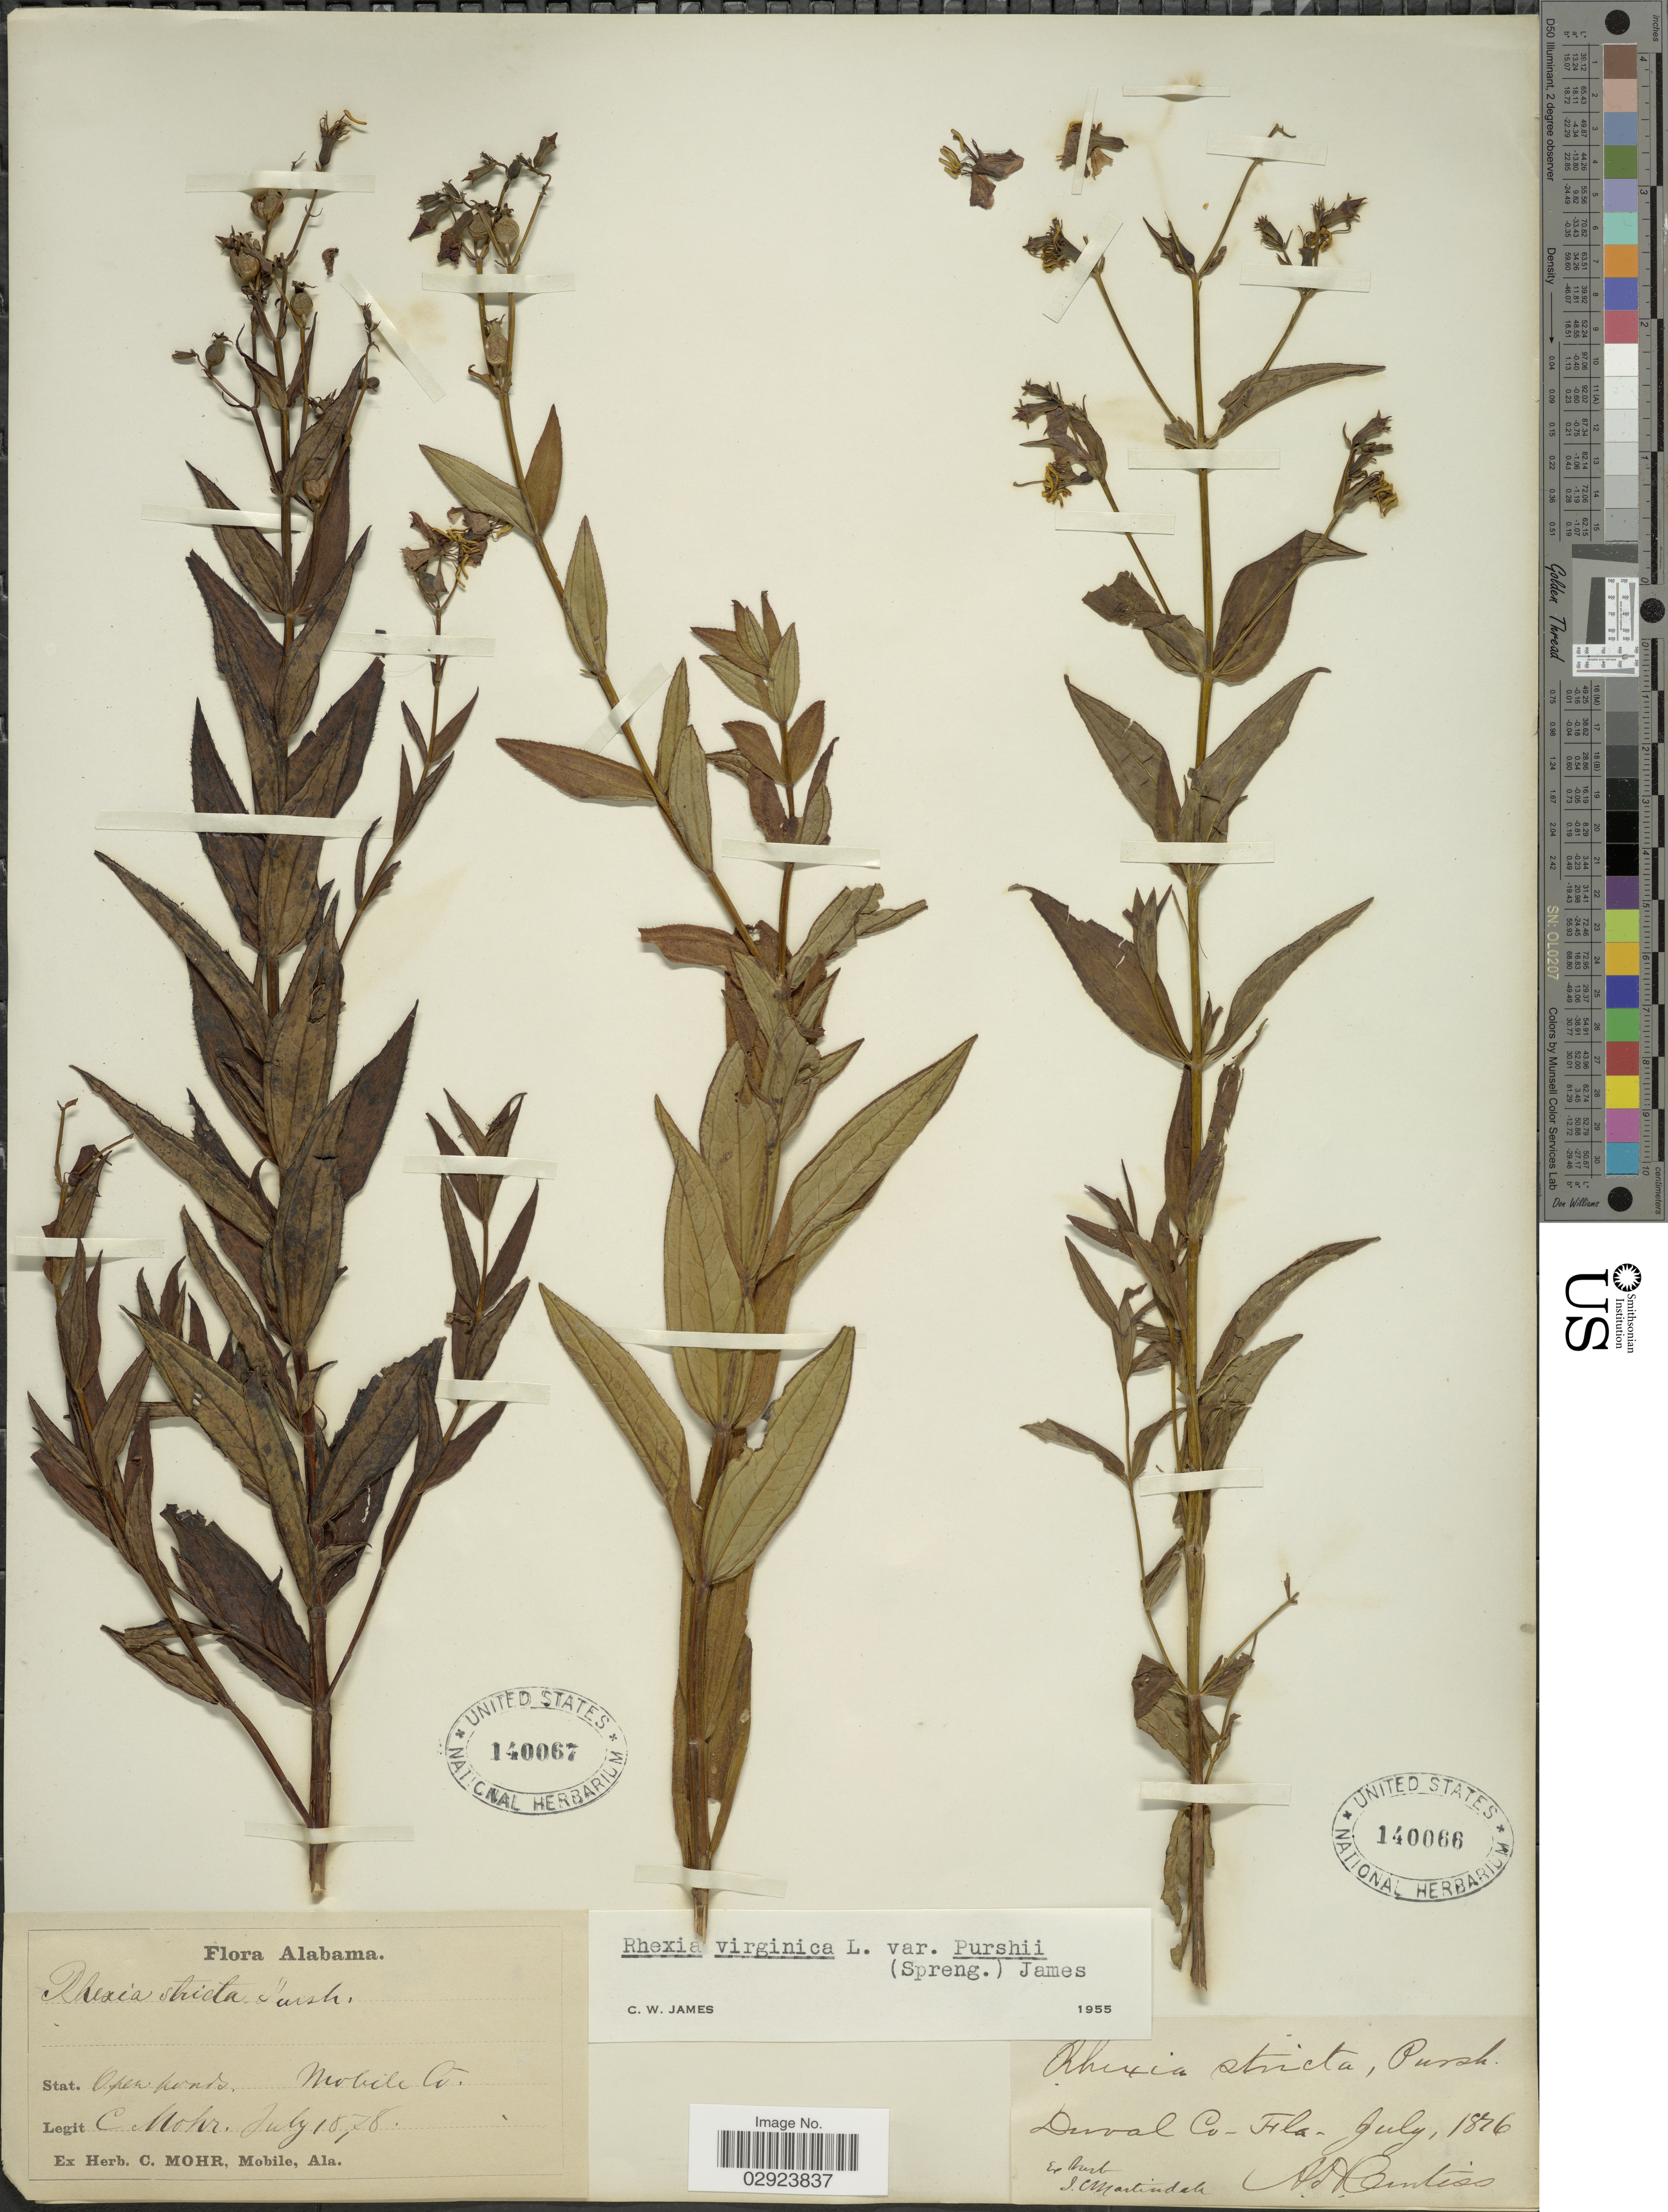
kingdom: Plantae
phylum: Tracheophyta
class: Magnoliopsida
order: Myrtales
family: Melastomataceae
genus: Rhexia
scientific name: Rhexia virginica var. purshii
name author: (Spreng.) C.W. James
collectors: C. T. Mohr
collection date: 1878-07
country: United States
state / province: Alabama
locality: Stat. Mobile Co.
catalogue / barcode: US 140067